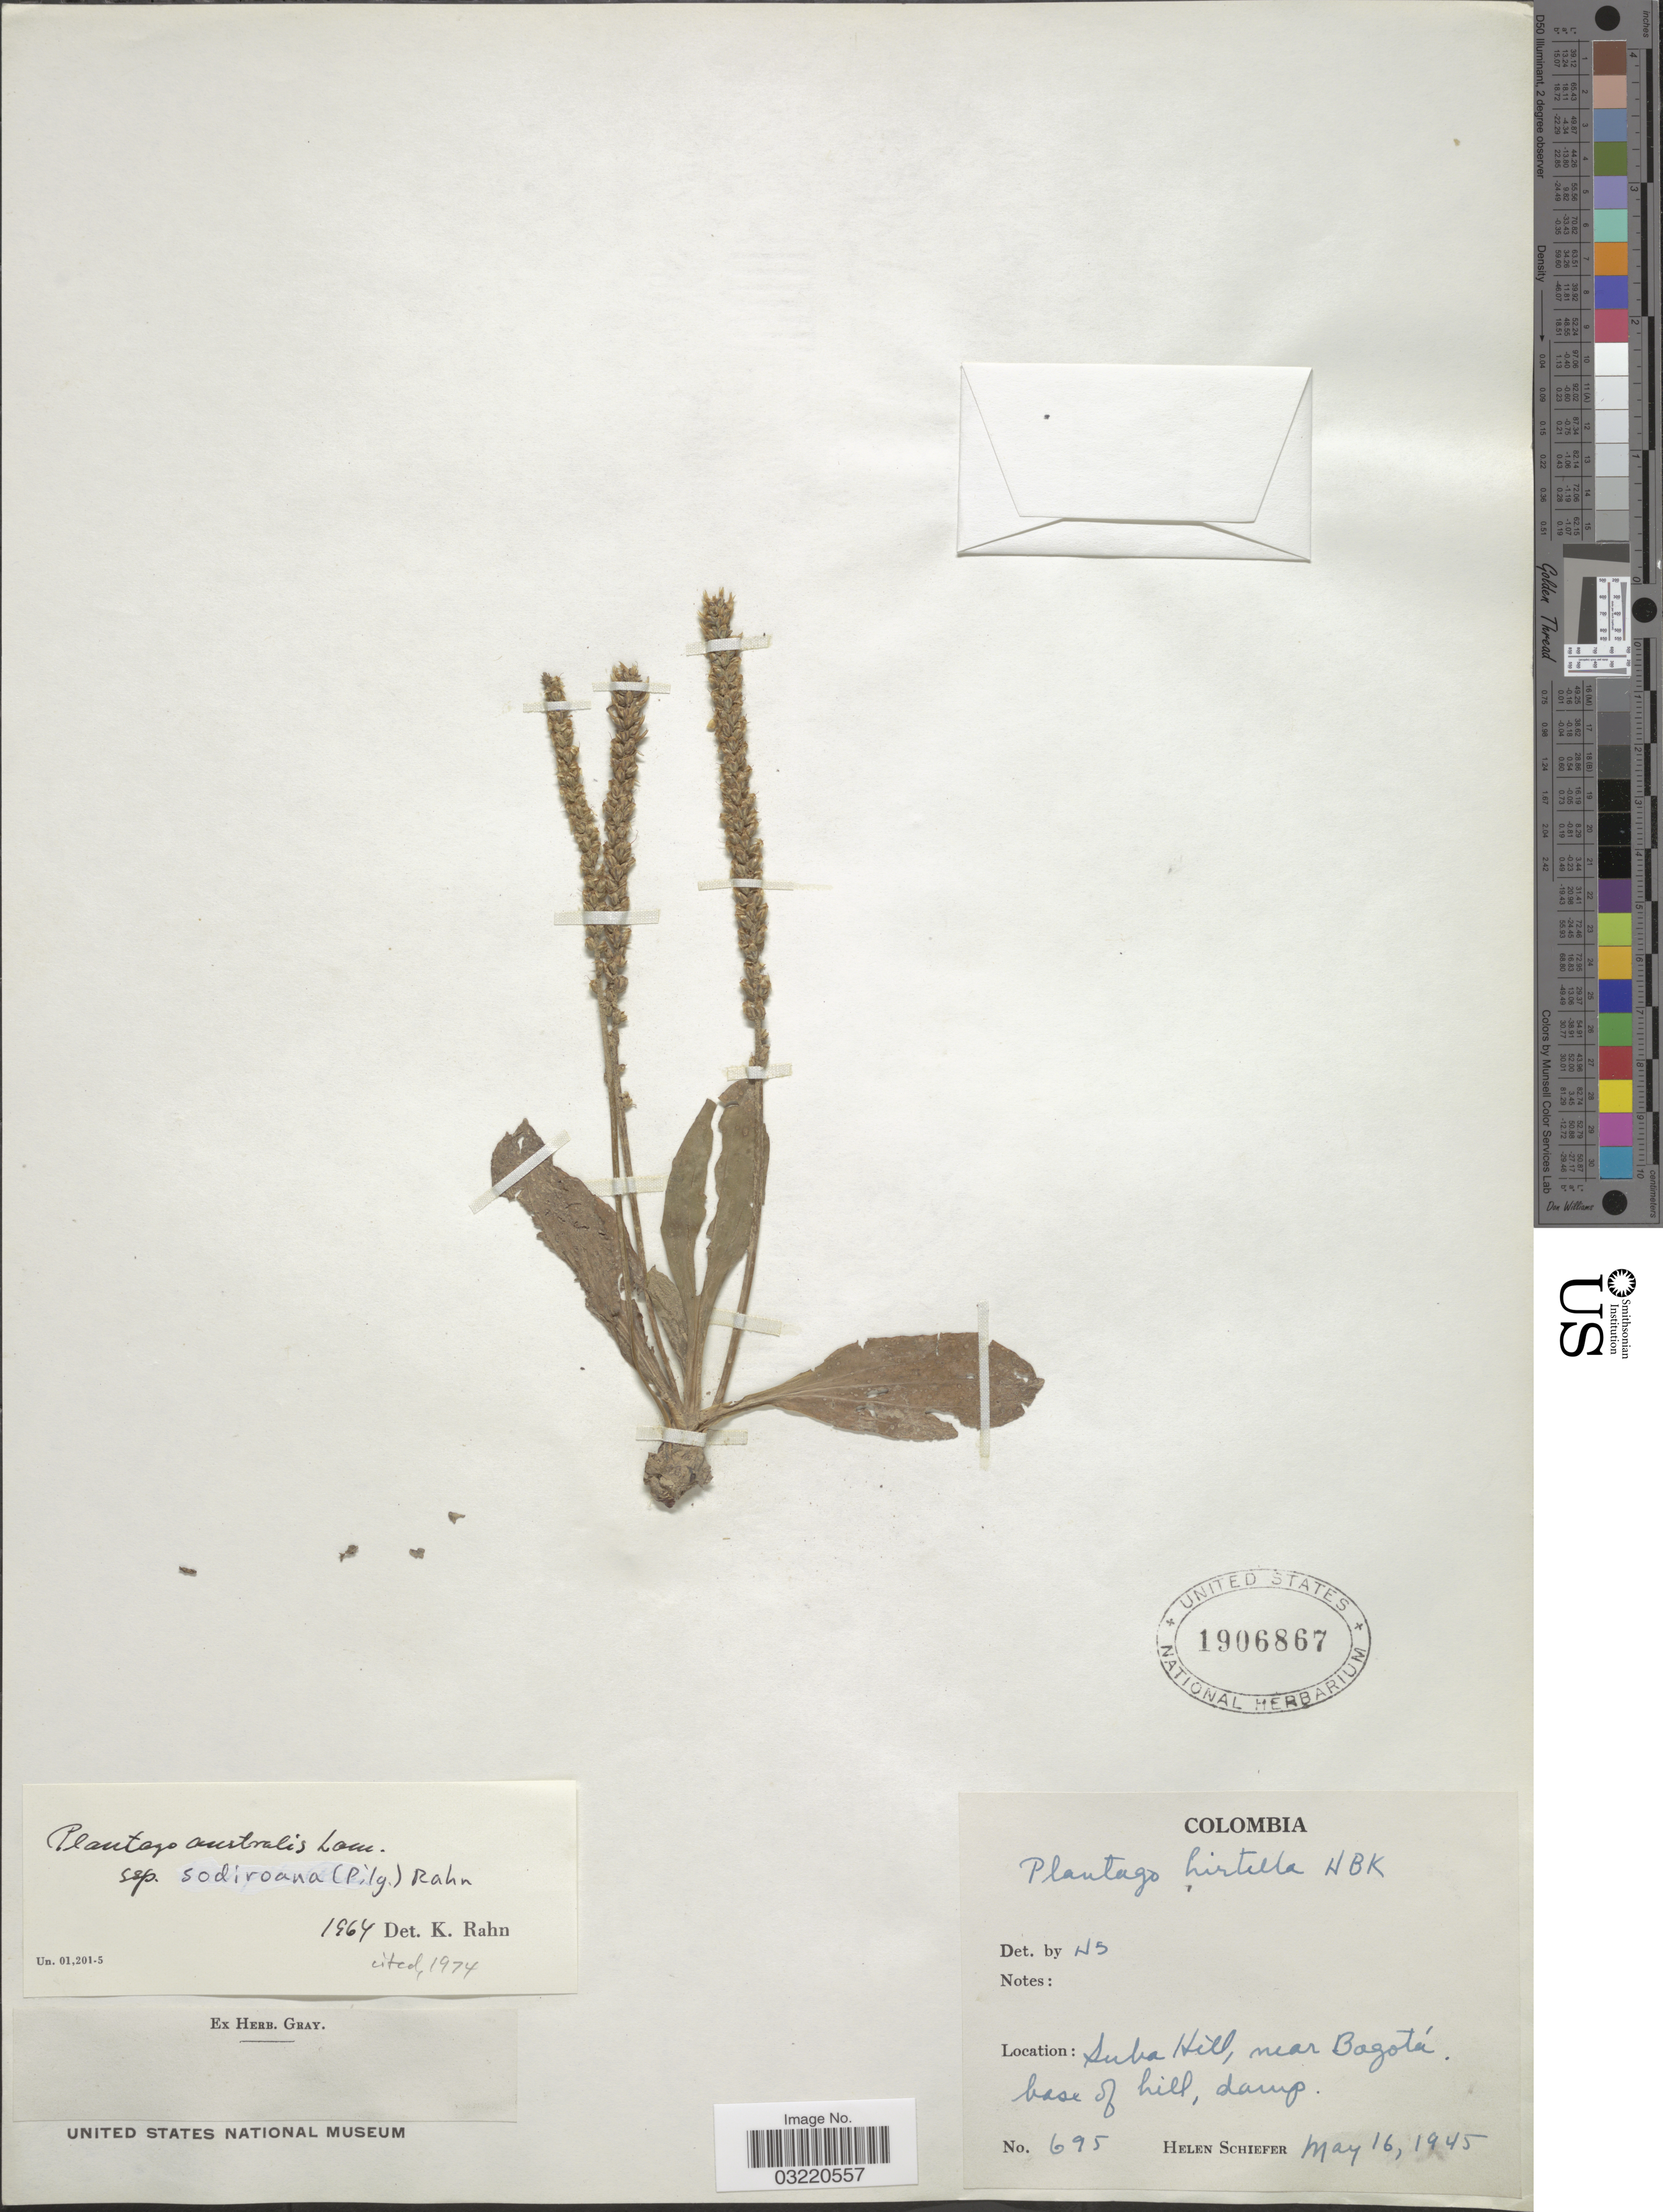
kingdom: Plantae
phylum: Tracheophyta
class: Magnoliopsida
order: Lamiales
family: Plantaginaceae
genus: Plantago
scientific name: Plantago australis subsp. sodiroana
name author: (Pilg.) Rahn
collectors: H. Schiefer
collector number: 695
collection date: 1945-03-16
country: Colombia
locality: Suba Hill, near Bogotá.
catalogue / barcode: US 1906867